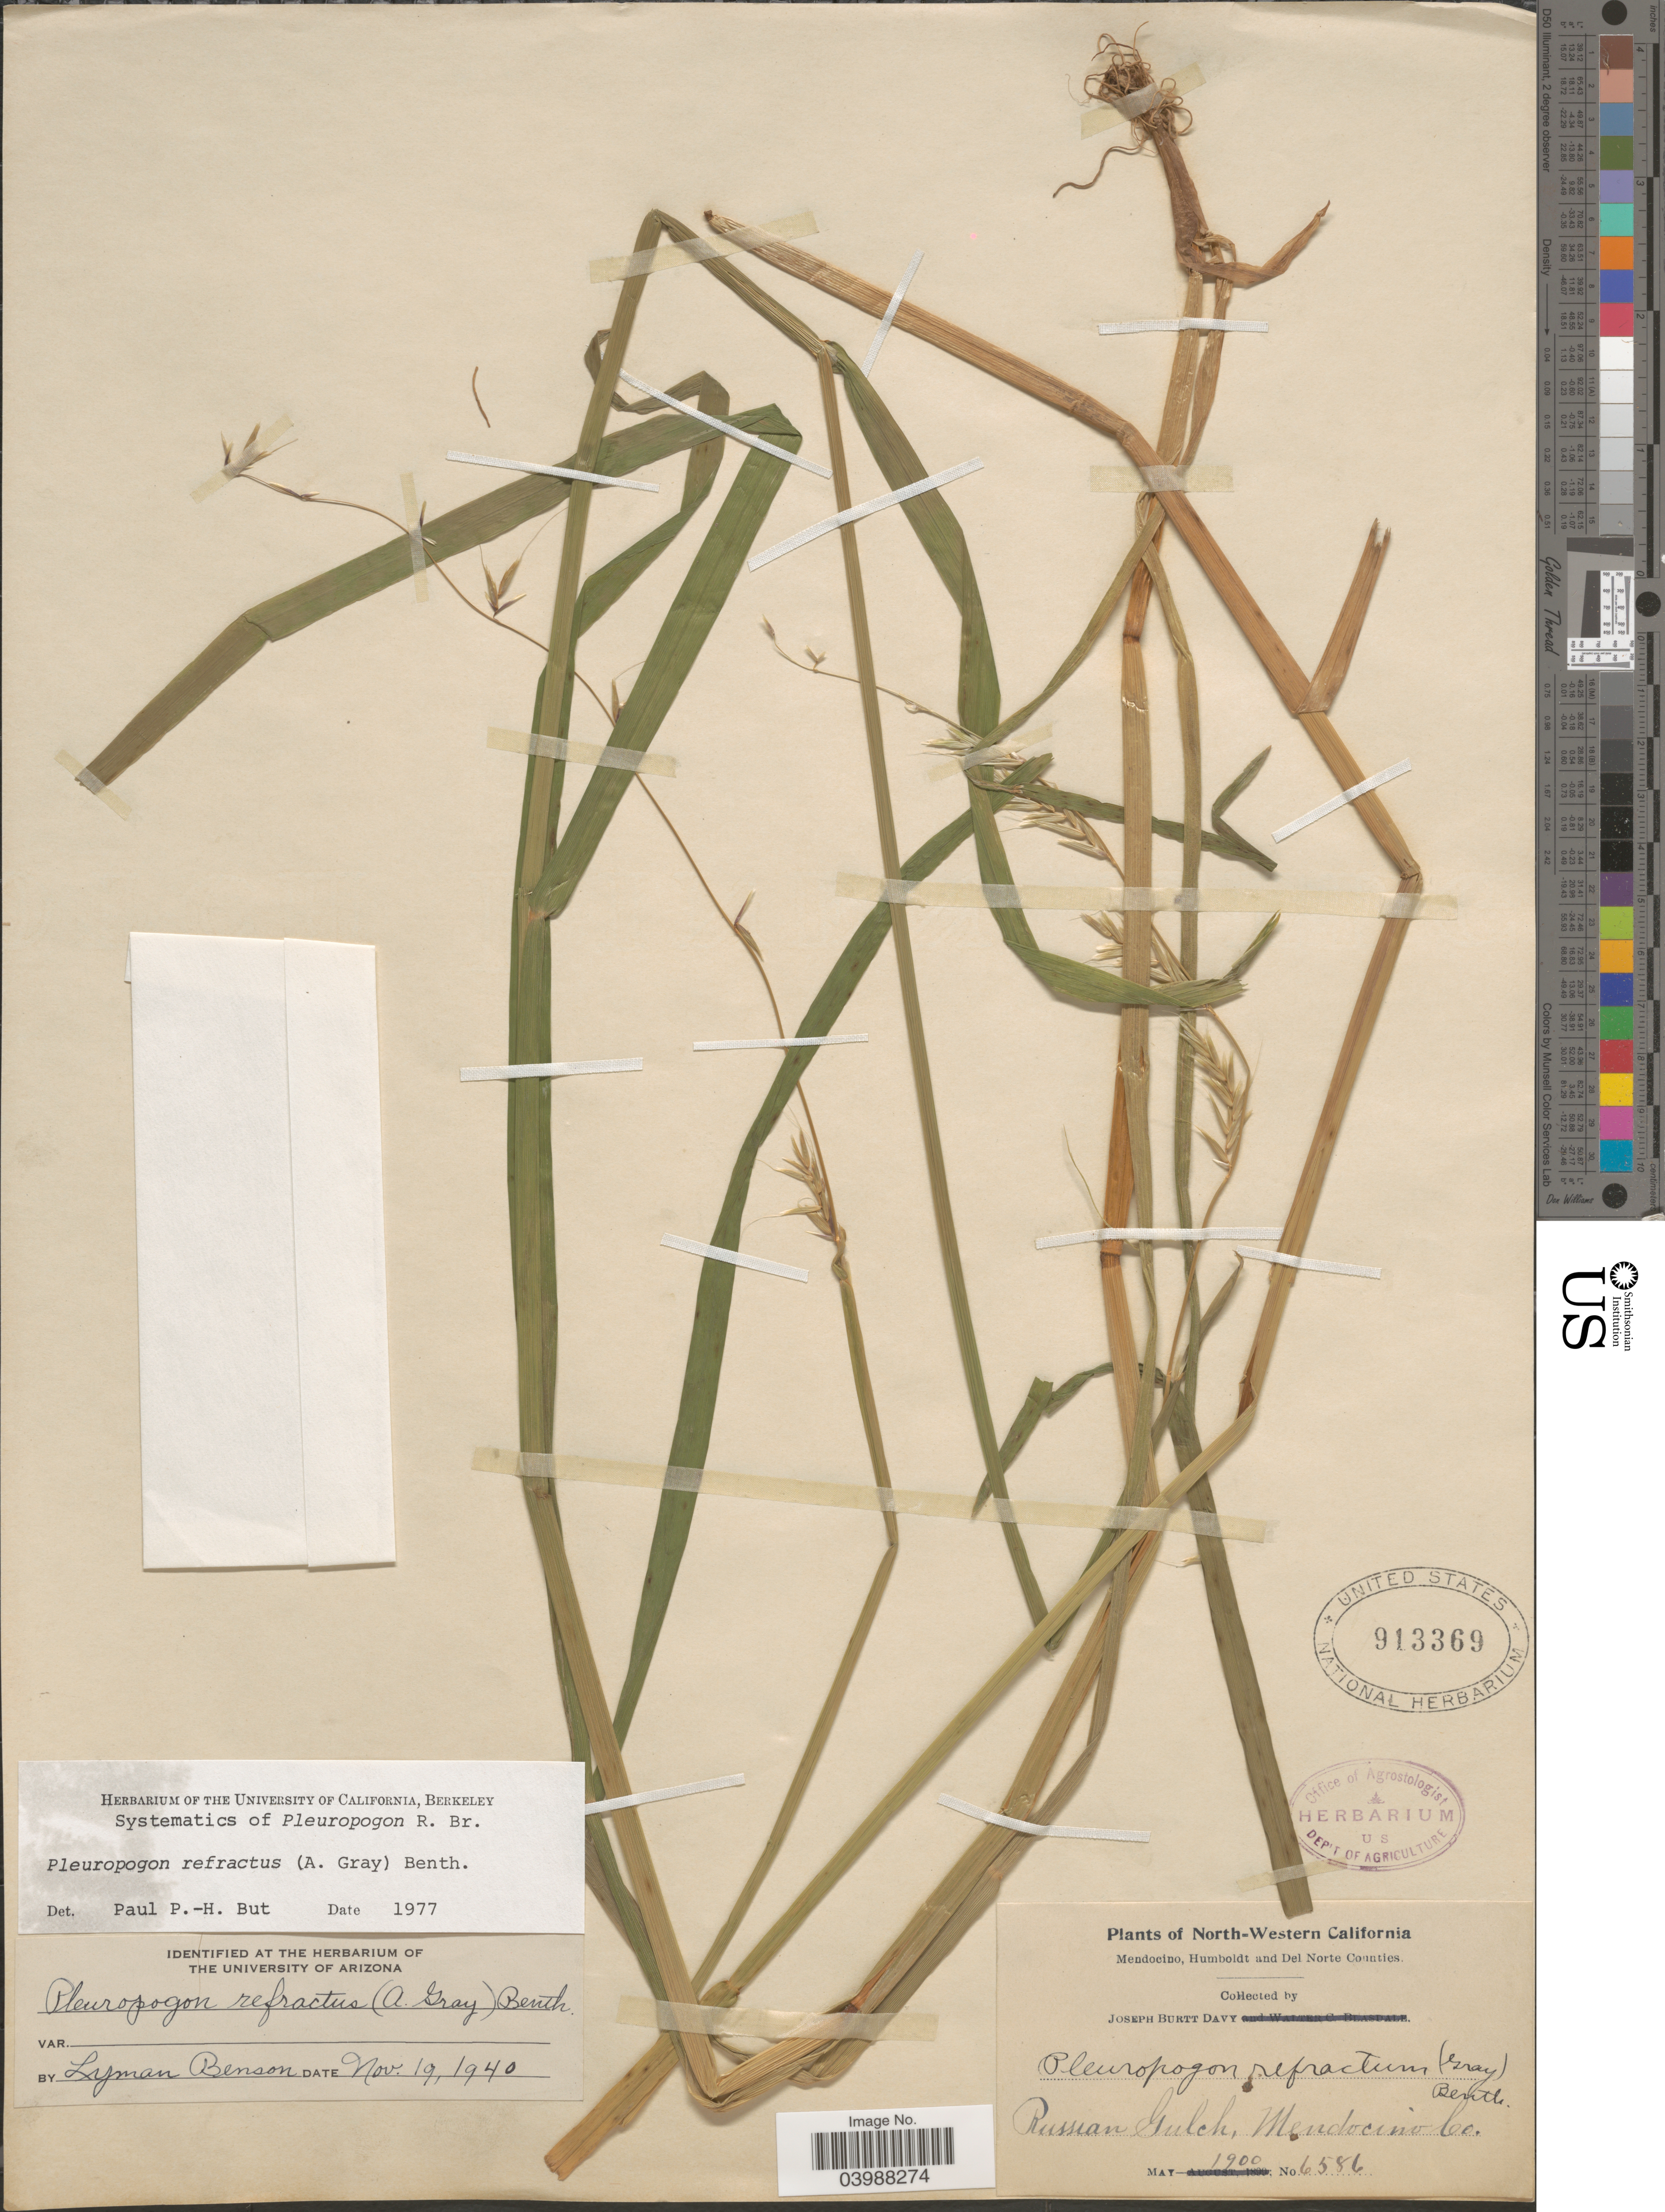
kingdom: Plantae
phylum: Tracheophyta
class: Liliopsida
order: Poales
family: Poaceae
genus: Pleuropogon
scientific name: Pleuropogon refractus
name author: (A. Gray) Benth.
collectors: J. Burtt Davy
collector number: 6586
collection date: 1900-05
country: United States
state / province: California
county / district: Mendocino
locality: North-Western California. Russian Gulch, Mendocino Co.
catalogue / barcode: US 913369